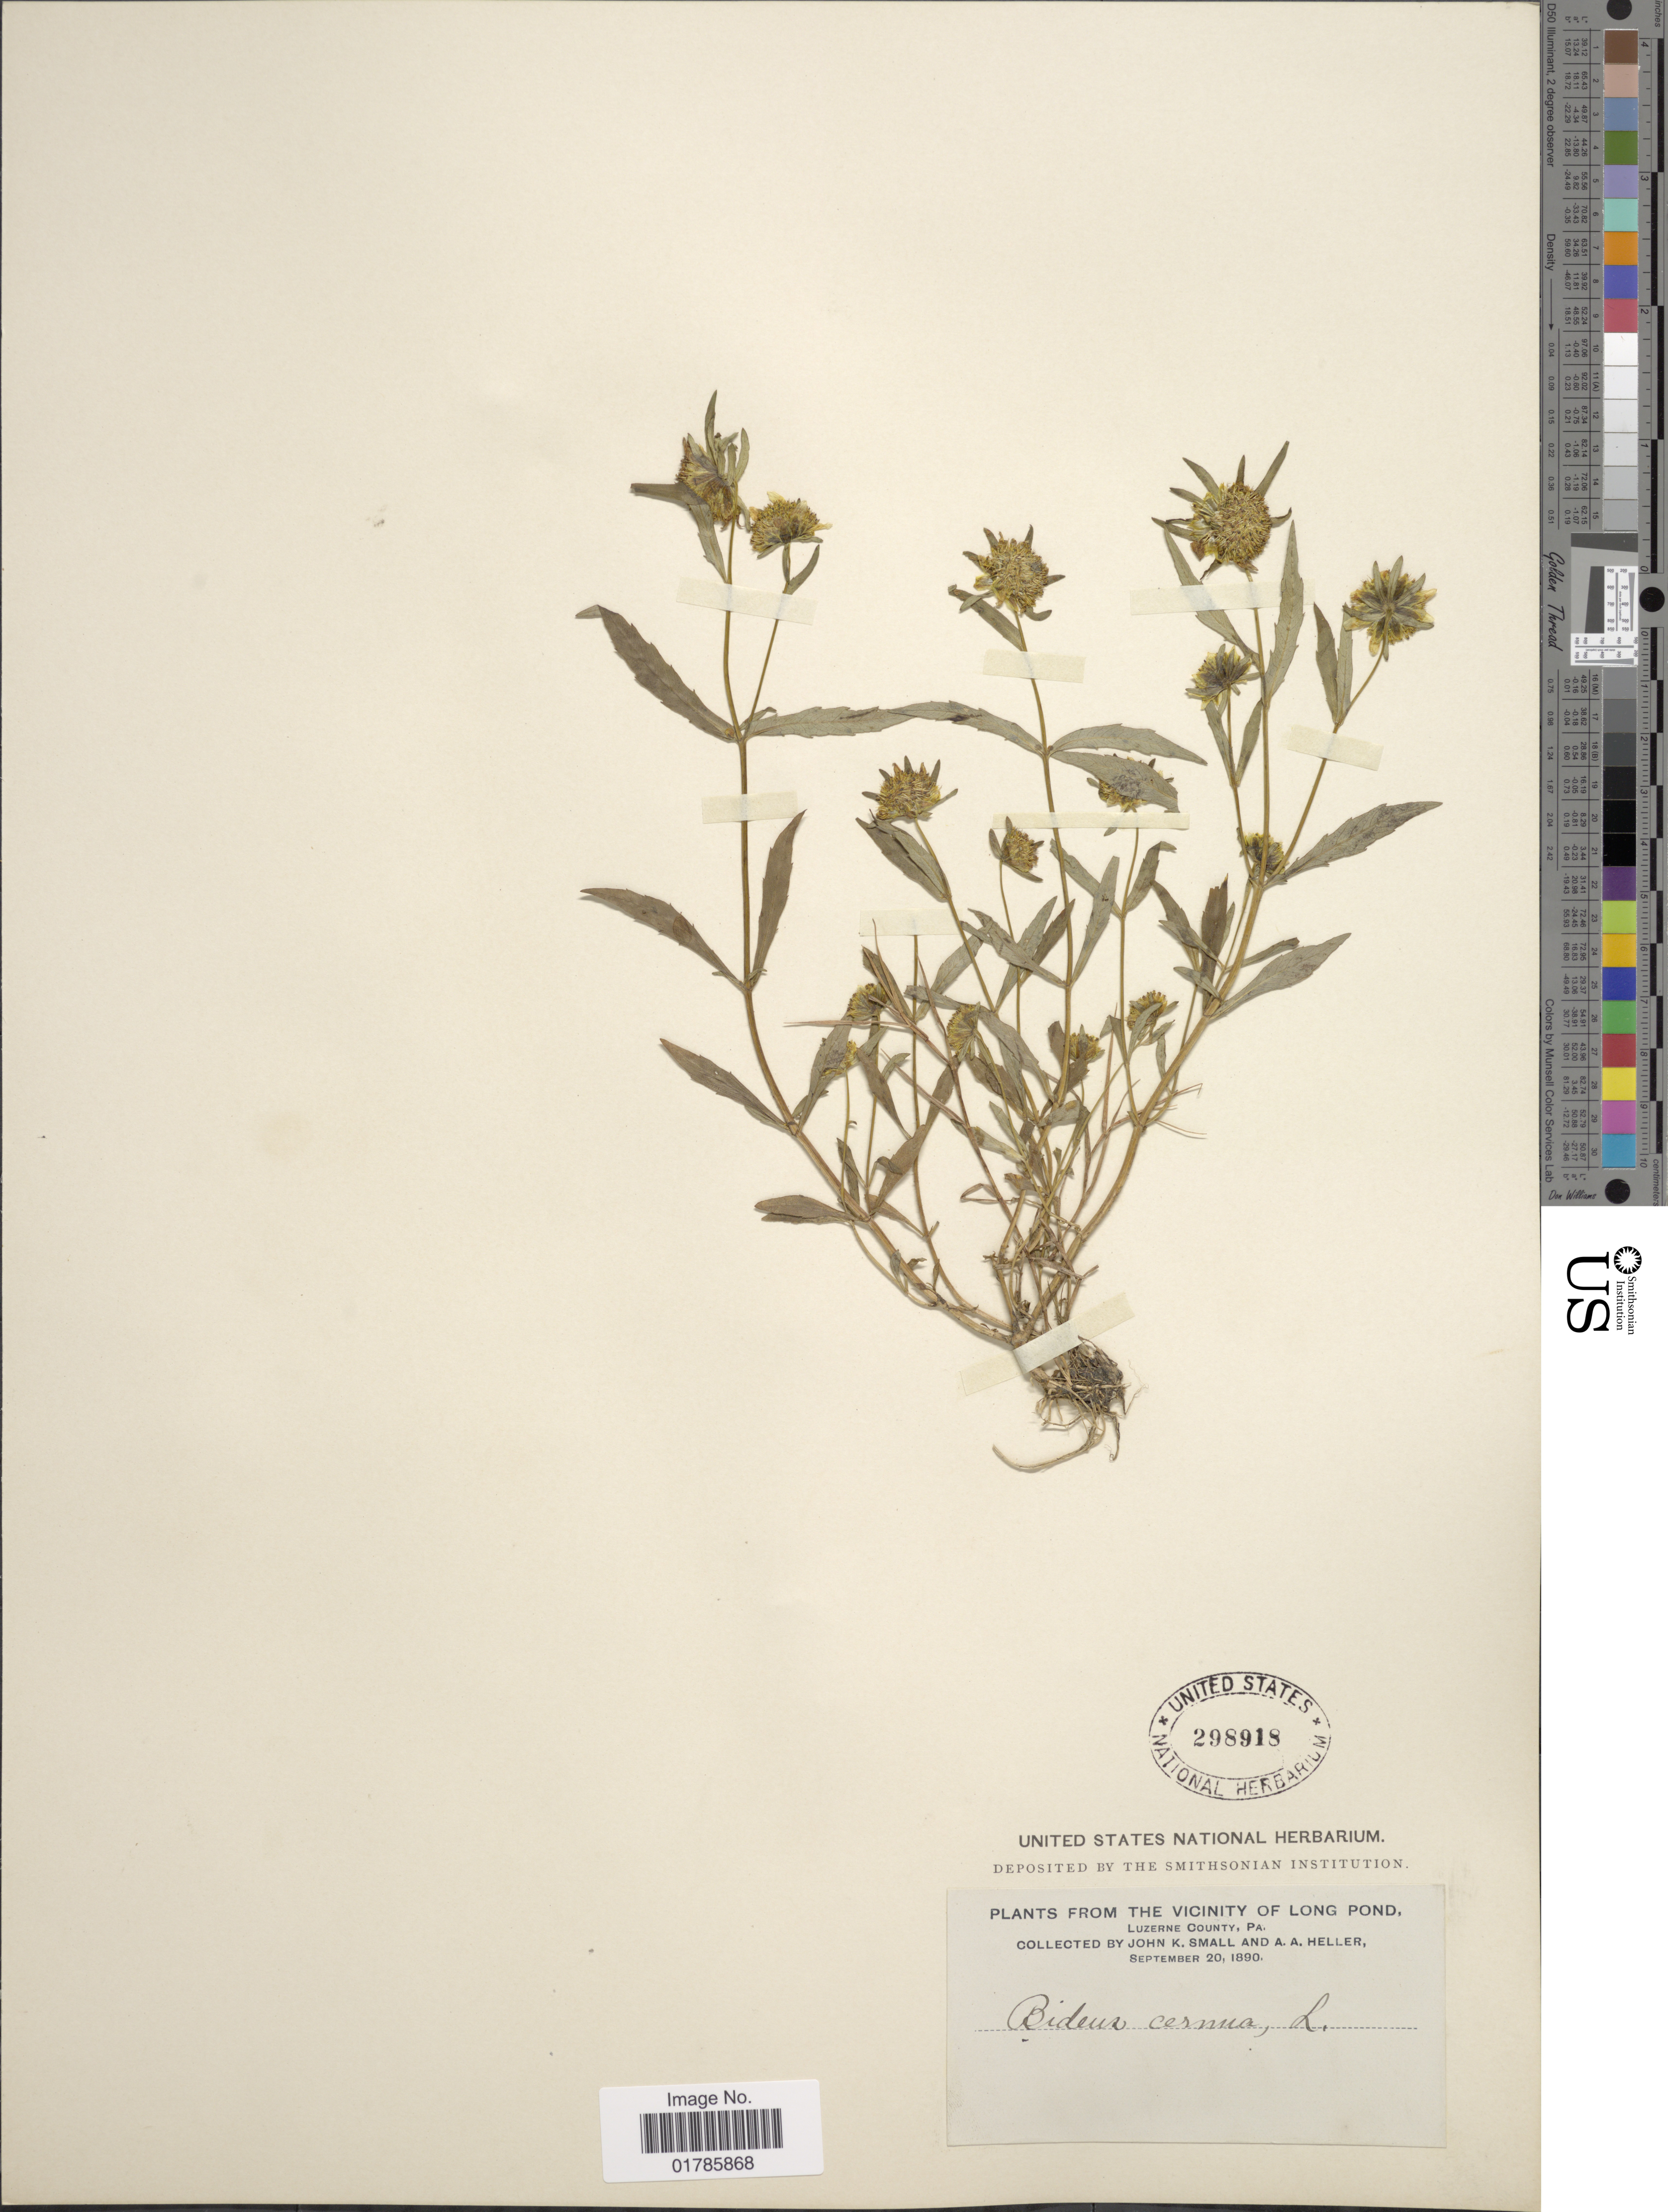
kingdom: Plantae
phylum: Tracheophyta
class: Magnoliopsida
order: Asterales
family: Asteraceae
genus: Bidens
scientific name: Bidens cernua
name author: L.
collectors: J. K. Small & A. A. Heller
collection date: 1890-09-20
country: United States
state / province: Pennsylvania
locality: The Vicinity of Long Pond, Luzerne County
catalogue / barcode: US 298918